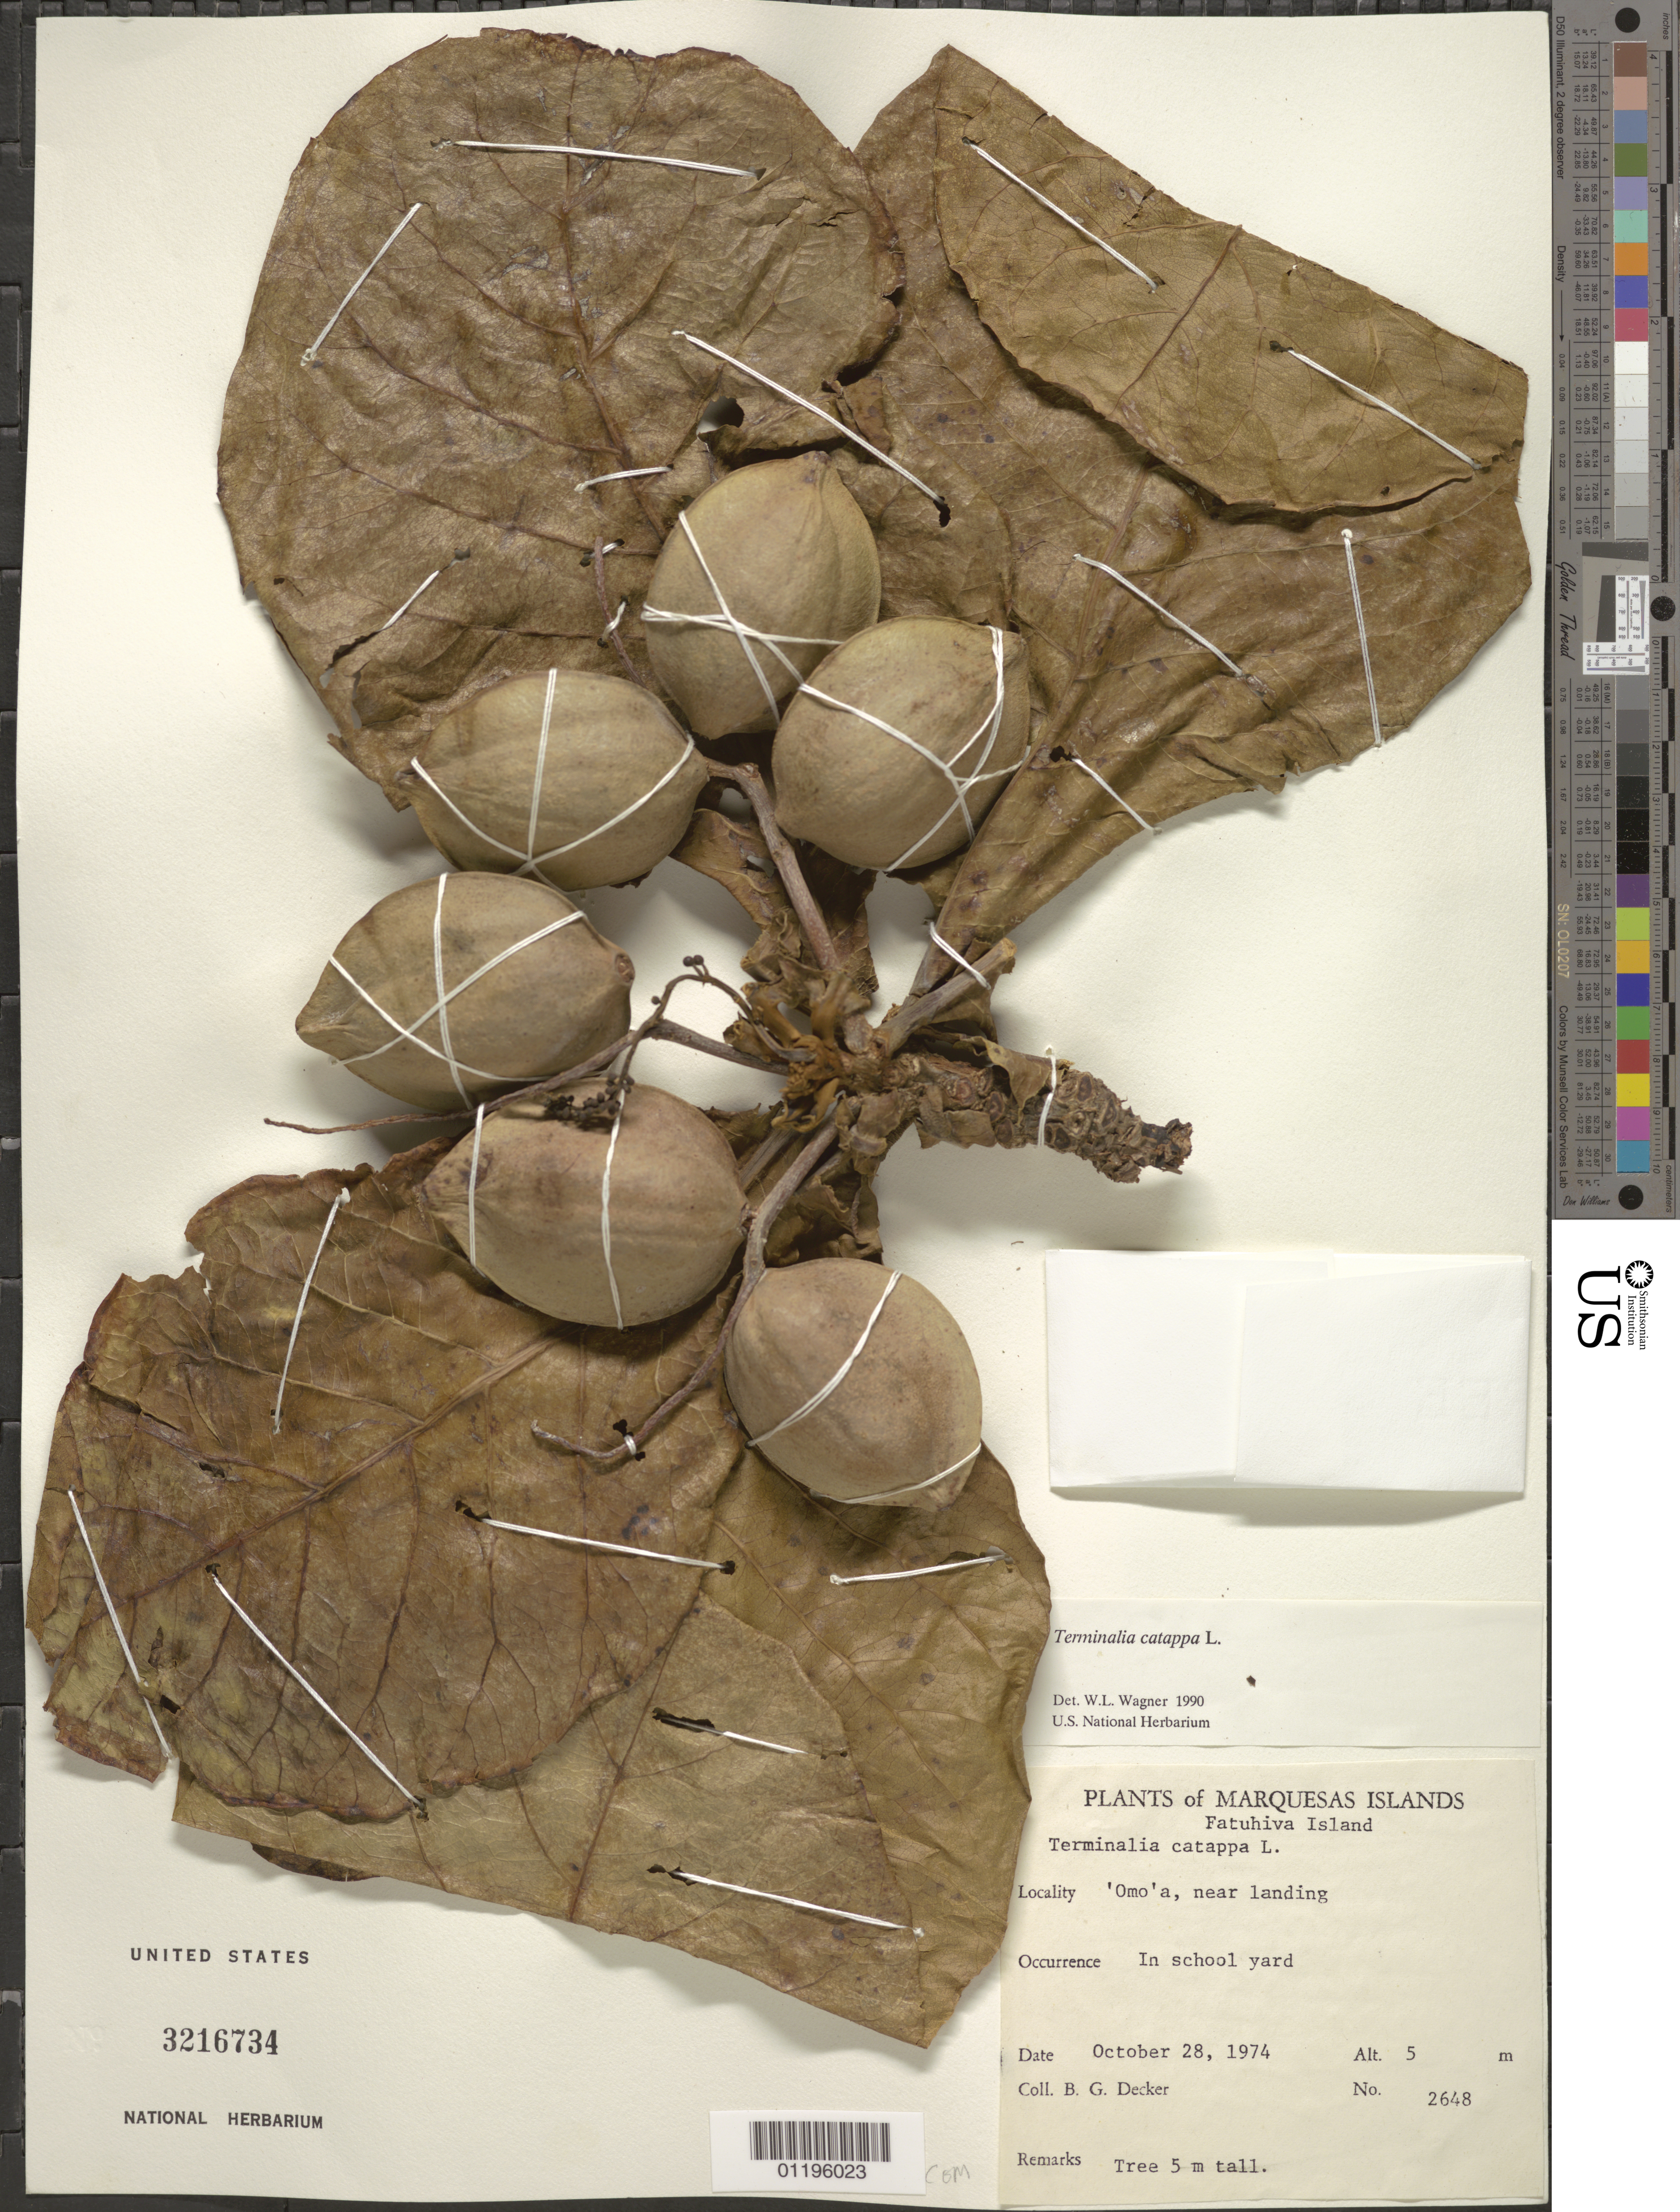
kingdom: Plantae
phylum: Tracheophyta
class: Magnoliopsida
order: Myrtales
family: Combretaceae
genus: Terminalia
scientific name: Terminalia catappa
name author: L.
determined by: Wagner, W. L., (BOT), Smithsonian Institution - National Museum of Natural History (UNITED STATES)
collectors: B. G. Decker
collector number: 2648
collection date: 1974-10-28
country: French Polynesia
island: Fatu Hiva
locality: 'Omo'a, near landing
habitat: In school yard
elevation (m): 5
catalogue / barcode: US 3216734